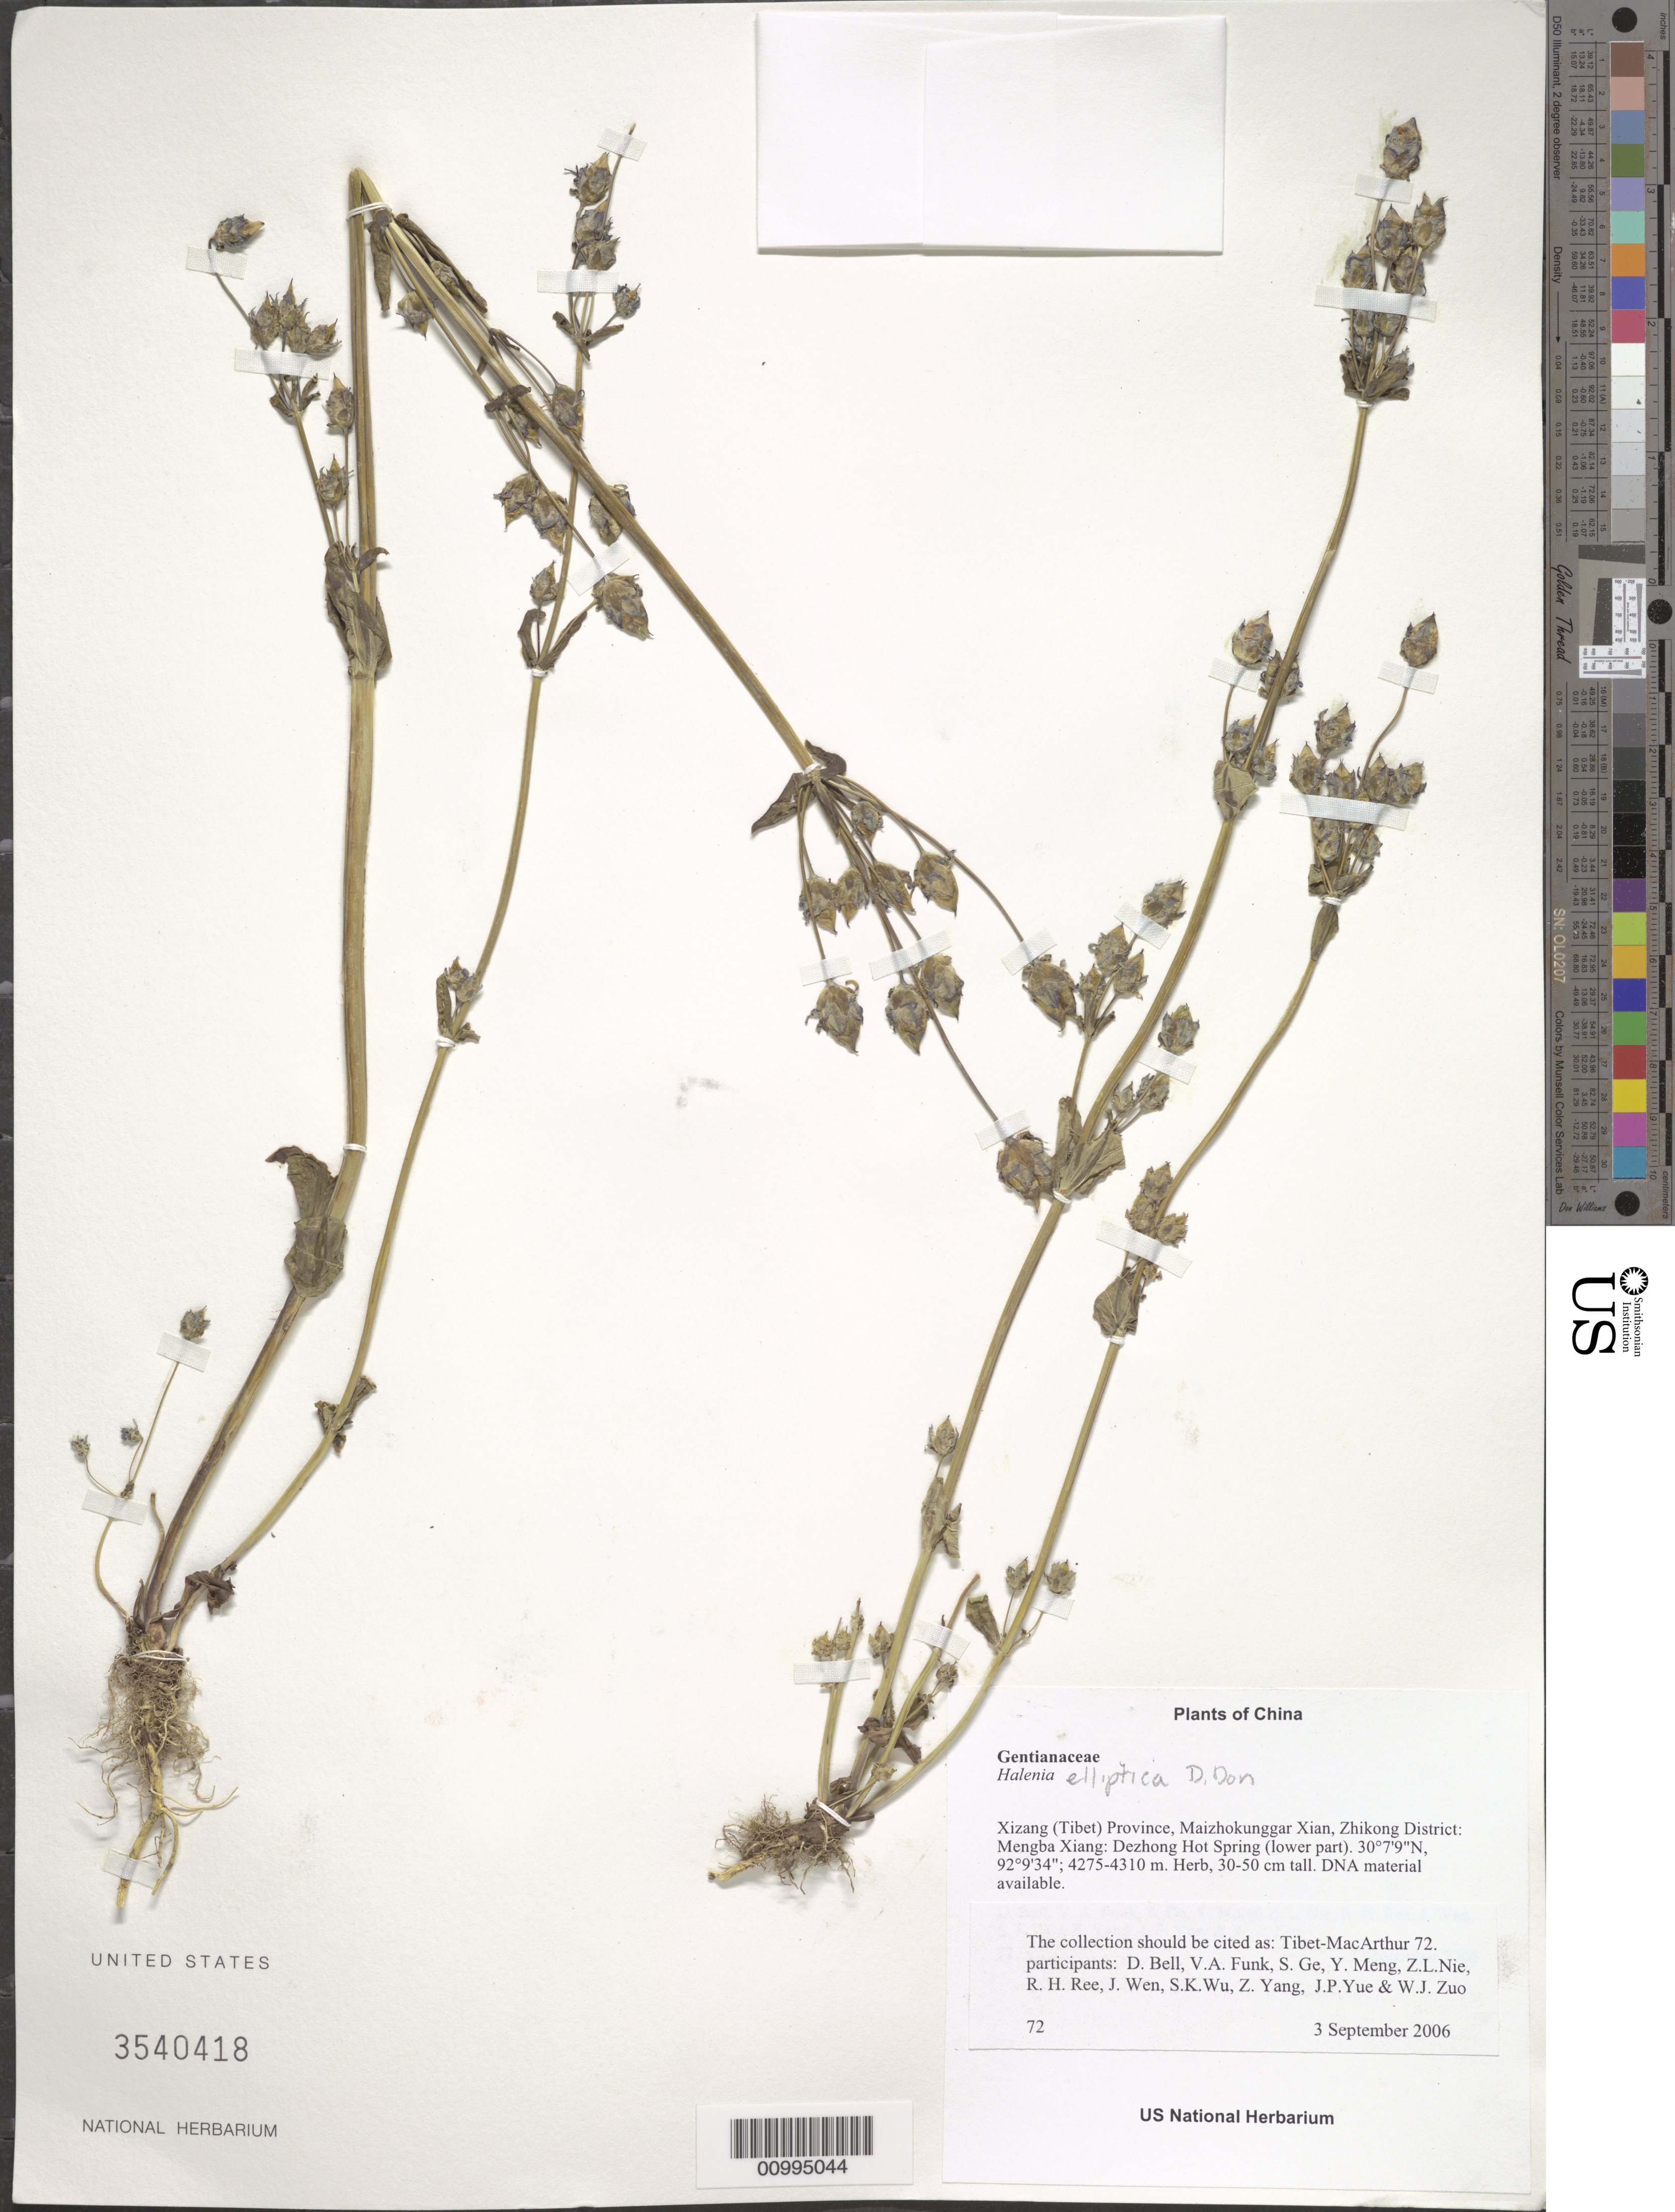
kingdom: Plantae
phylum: Tracheophyta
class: Magnoliopsida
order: Gentianales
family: Gentianaceae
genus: Halenia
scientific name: Halenia elliptica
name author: D. Don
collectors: Tibet-MacArthur, D. A. Bell, V. Funk, S. Ge, Y. Meng, Z. Nie, R. Ree, J. Wen, S. K. Wu, Z. Yang, J. Yue & W. Zuo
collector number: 72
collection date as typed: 03 Sep 2006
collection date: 2006-09-03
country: China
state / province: Xizang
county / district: Maizhokunggar Xian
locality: Zhikong District: Mengba Xiang:Dezhong Hot Spring (lower part).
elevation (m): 4275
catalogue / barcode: US 3540418